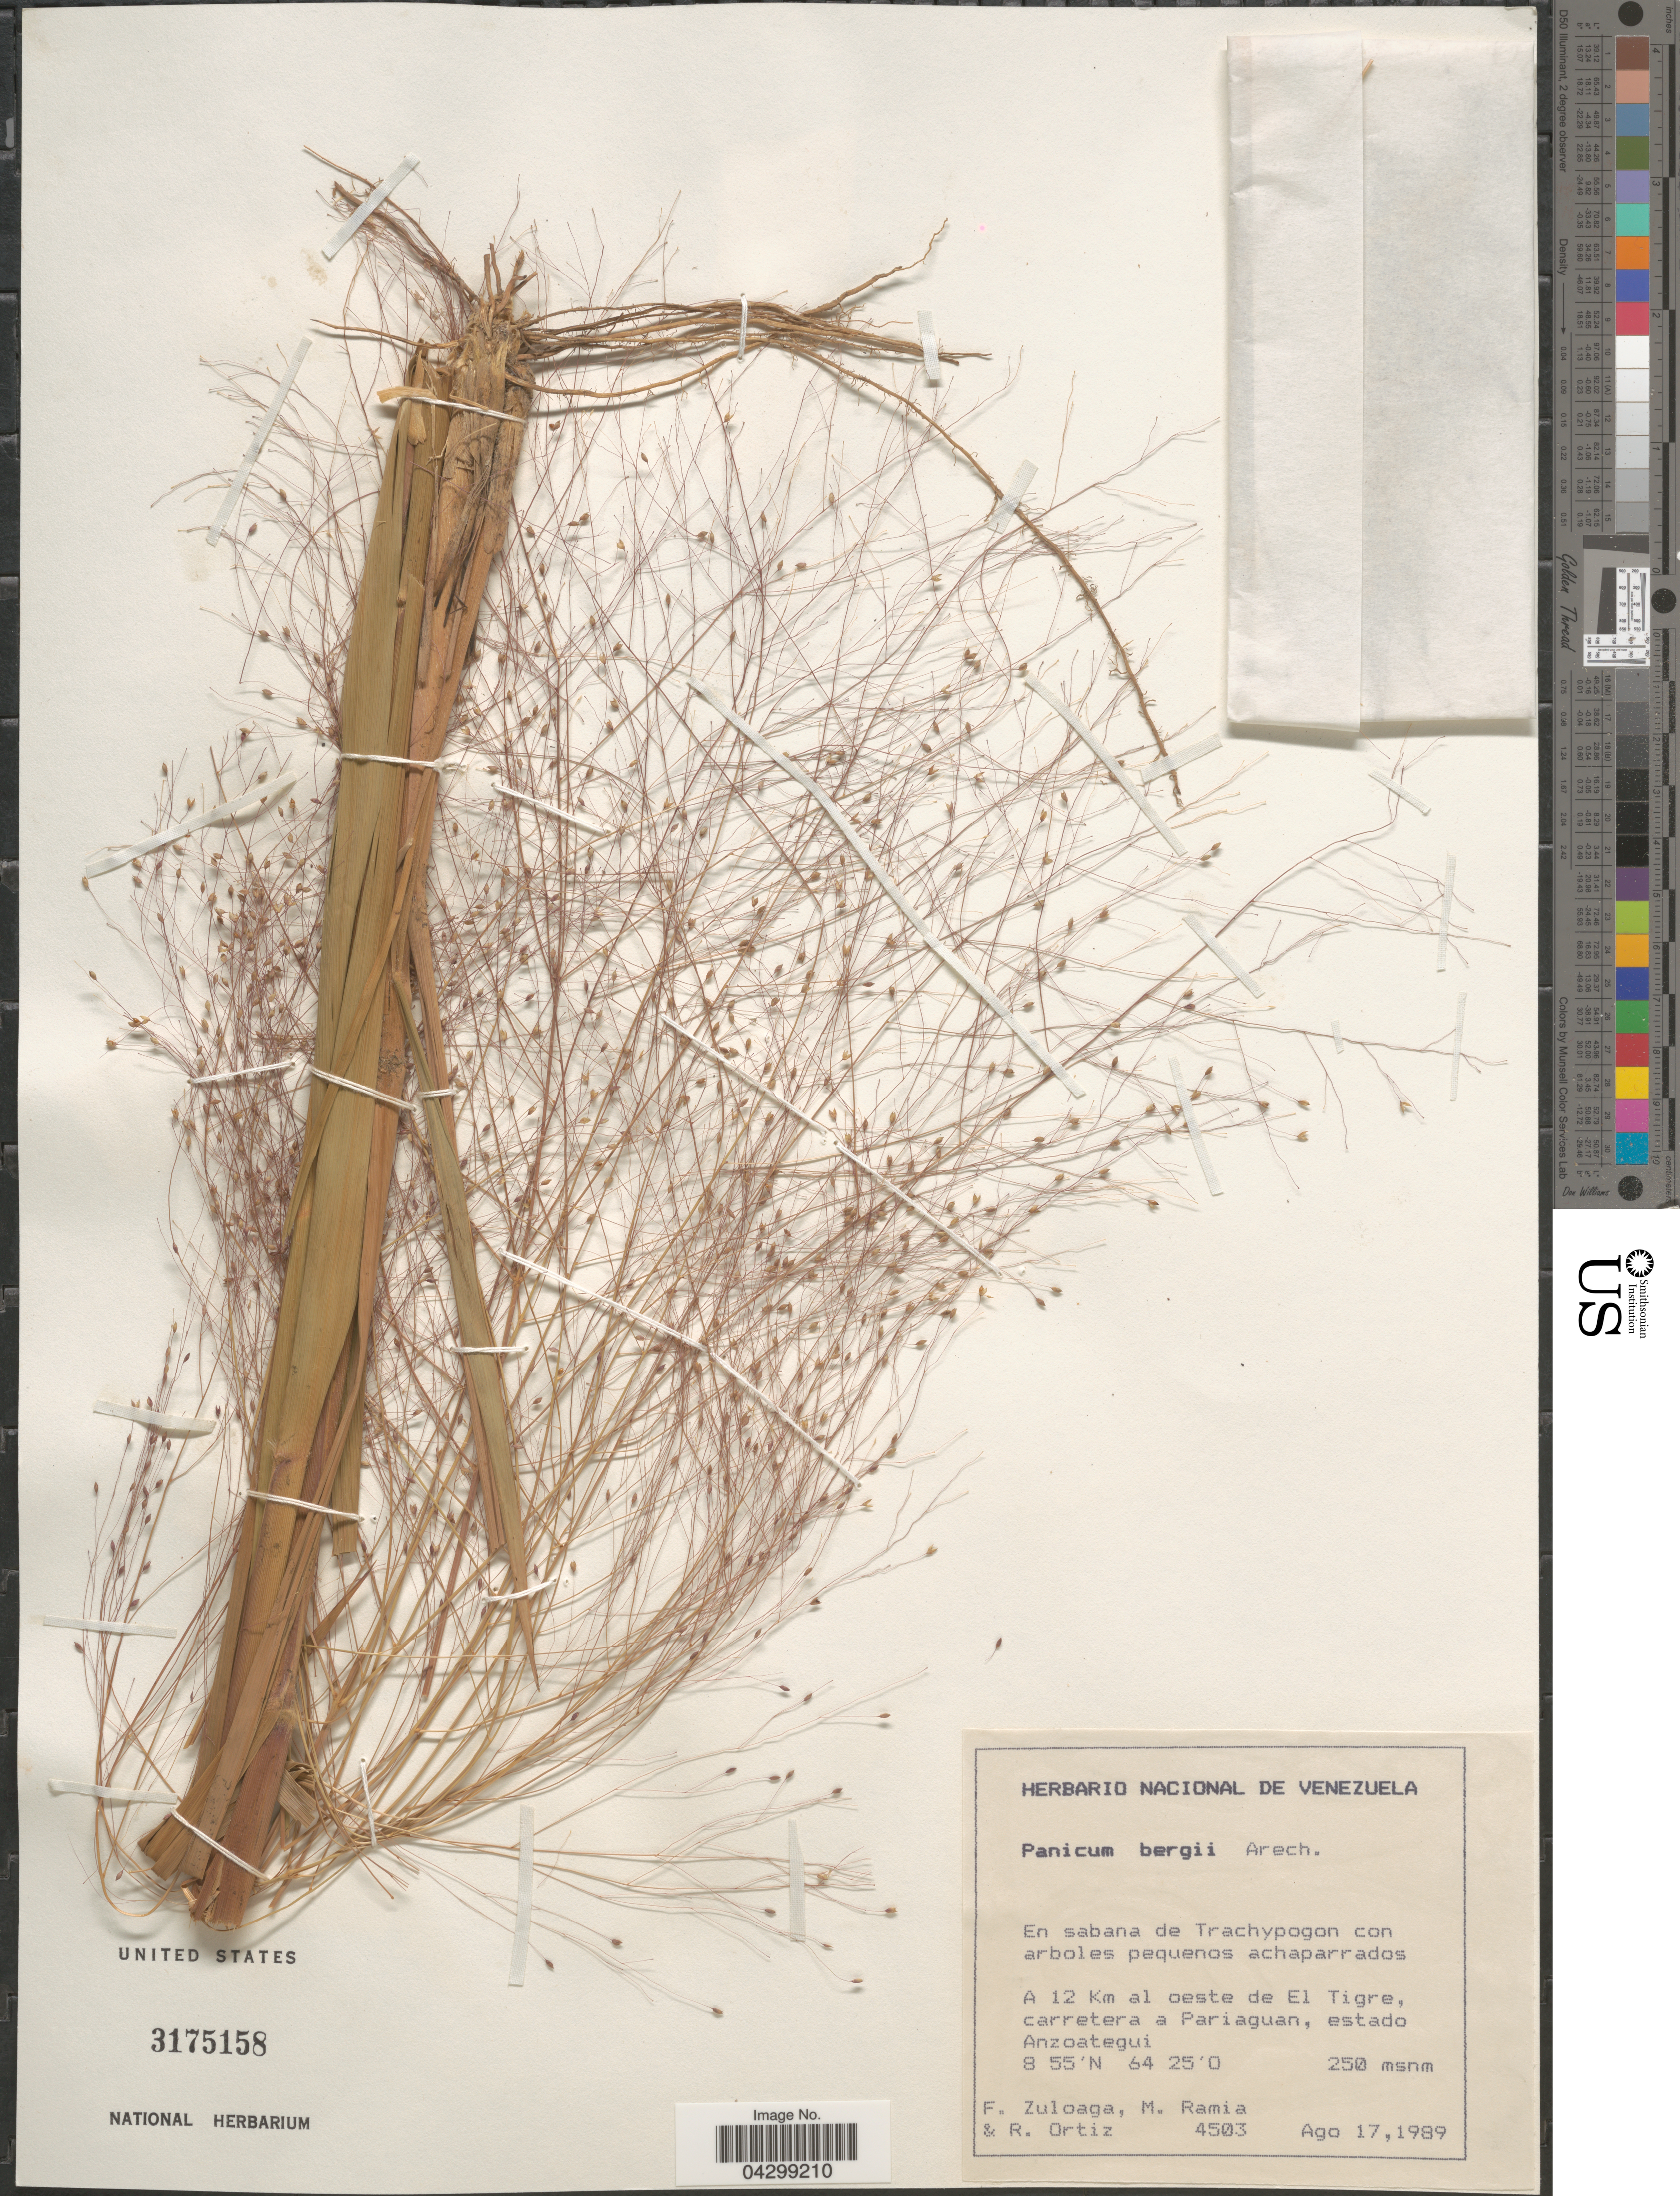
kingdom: Plantae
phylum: Tracheophyta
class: Liliopsida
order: Poales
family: Poaceae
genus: Panicum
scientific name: Panicum bergii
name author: Arechav.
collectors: F. Zuloaga, M. Ramia & R. Ortiz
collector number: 4503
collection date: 1989-08-17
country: Venezuela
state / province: Anzoategui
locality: A 12 Km al oeste de El Tigre, carretera a Pariaguan.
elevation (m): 250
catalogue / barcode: US 3175158